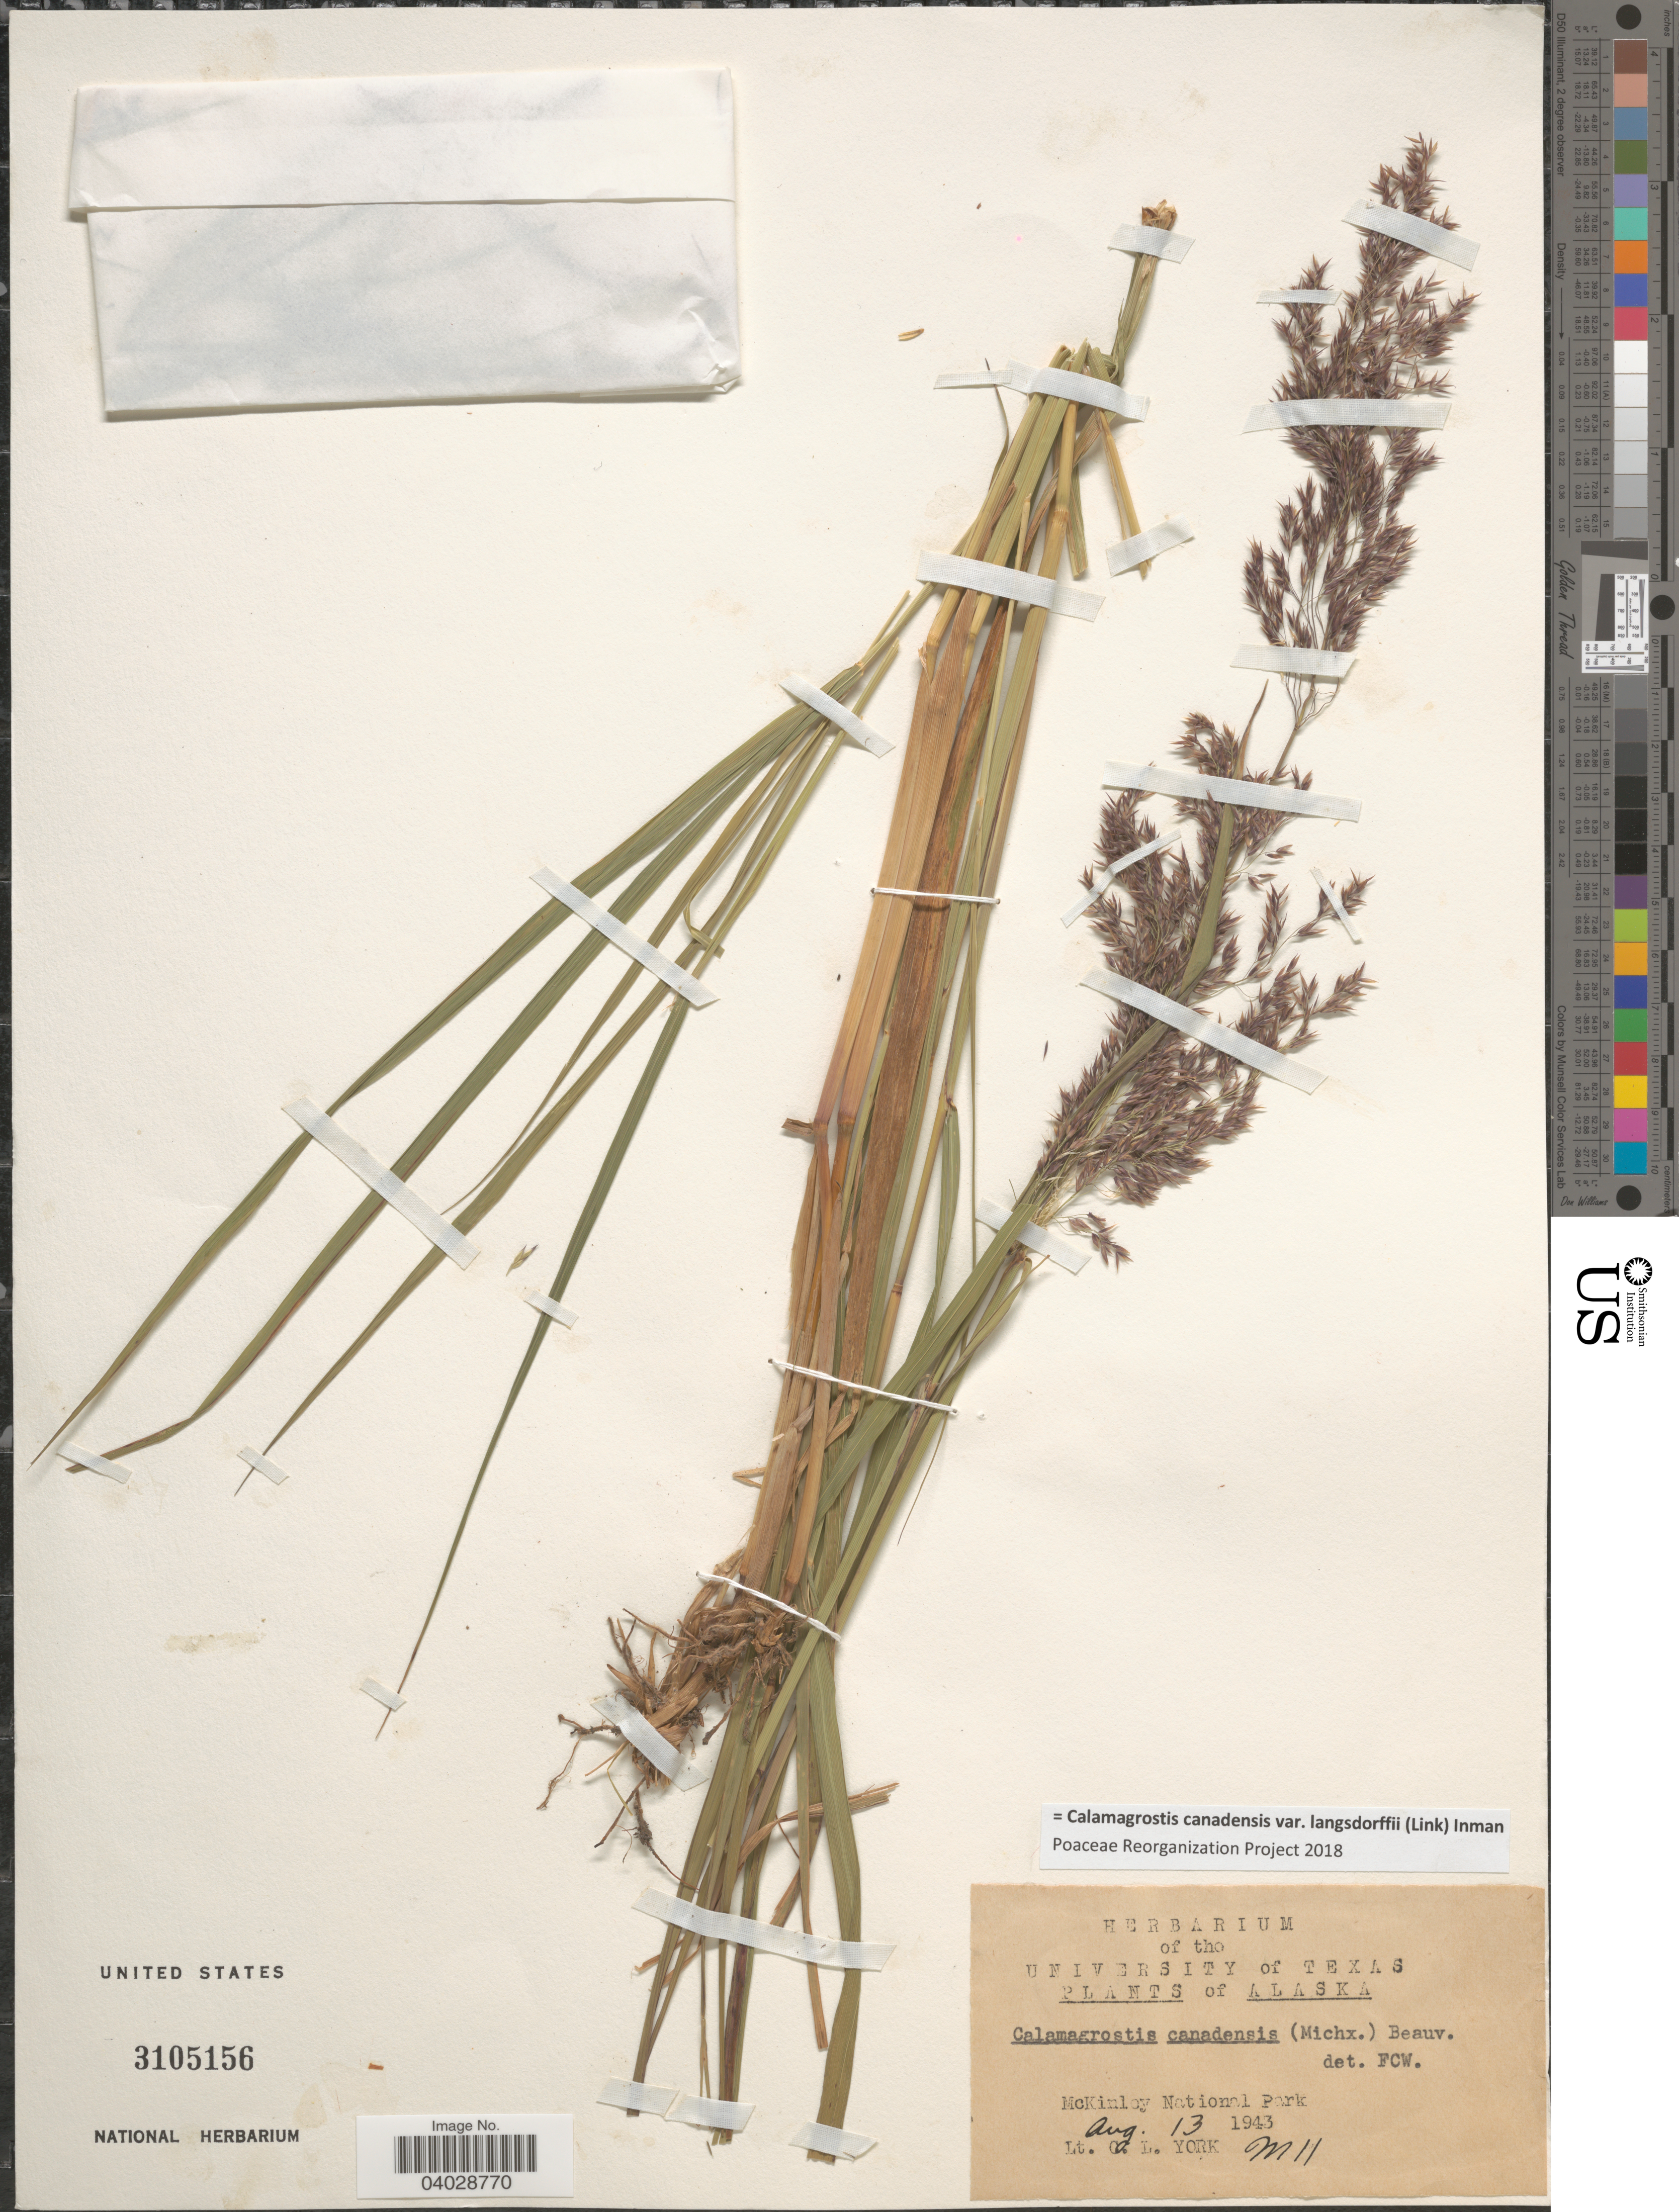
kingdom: Plantae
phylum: Tracheophyta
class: Liliopsida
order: Poales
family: Poaceae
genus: Calamagrostis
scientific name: Calamagrostis canadensis var. langsdorffii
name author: (Link) Inman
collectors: C. L. York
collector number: M11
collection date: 1943-08-13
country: United States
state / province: Alaska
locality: McKinley National Park.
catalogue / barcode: US 3105156